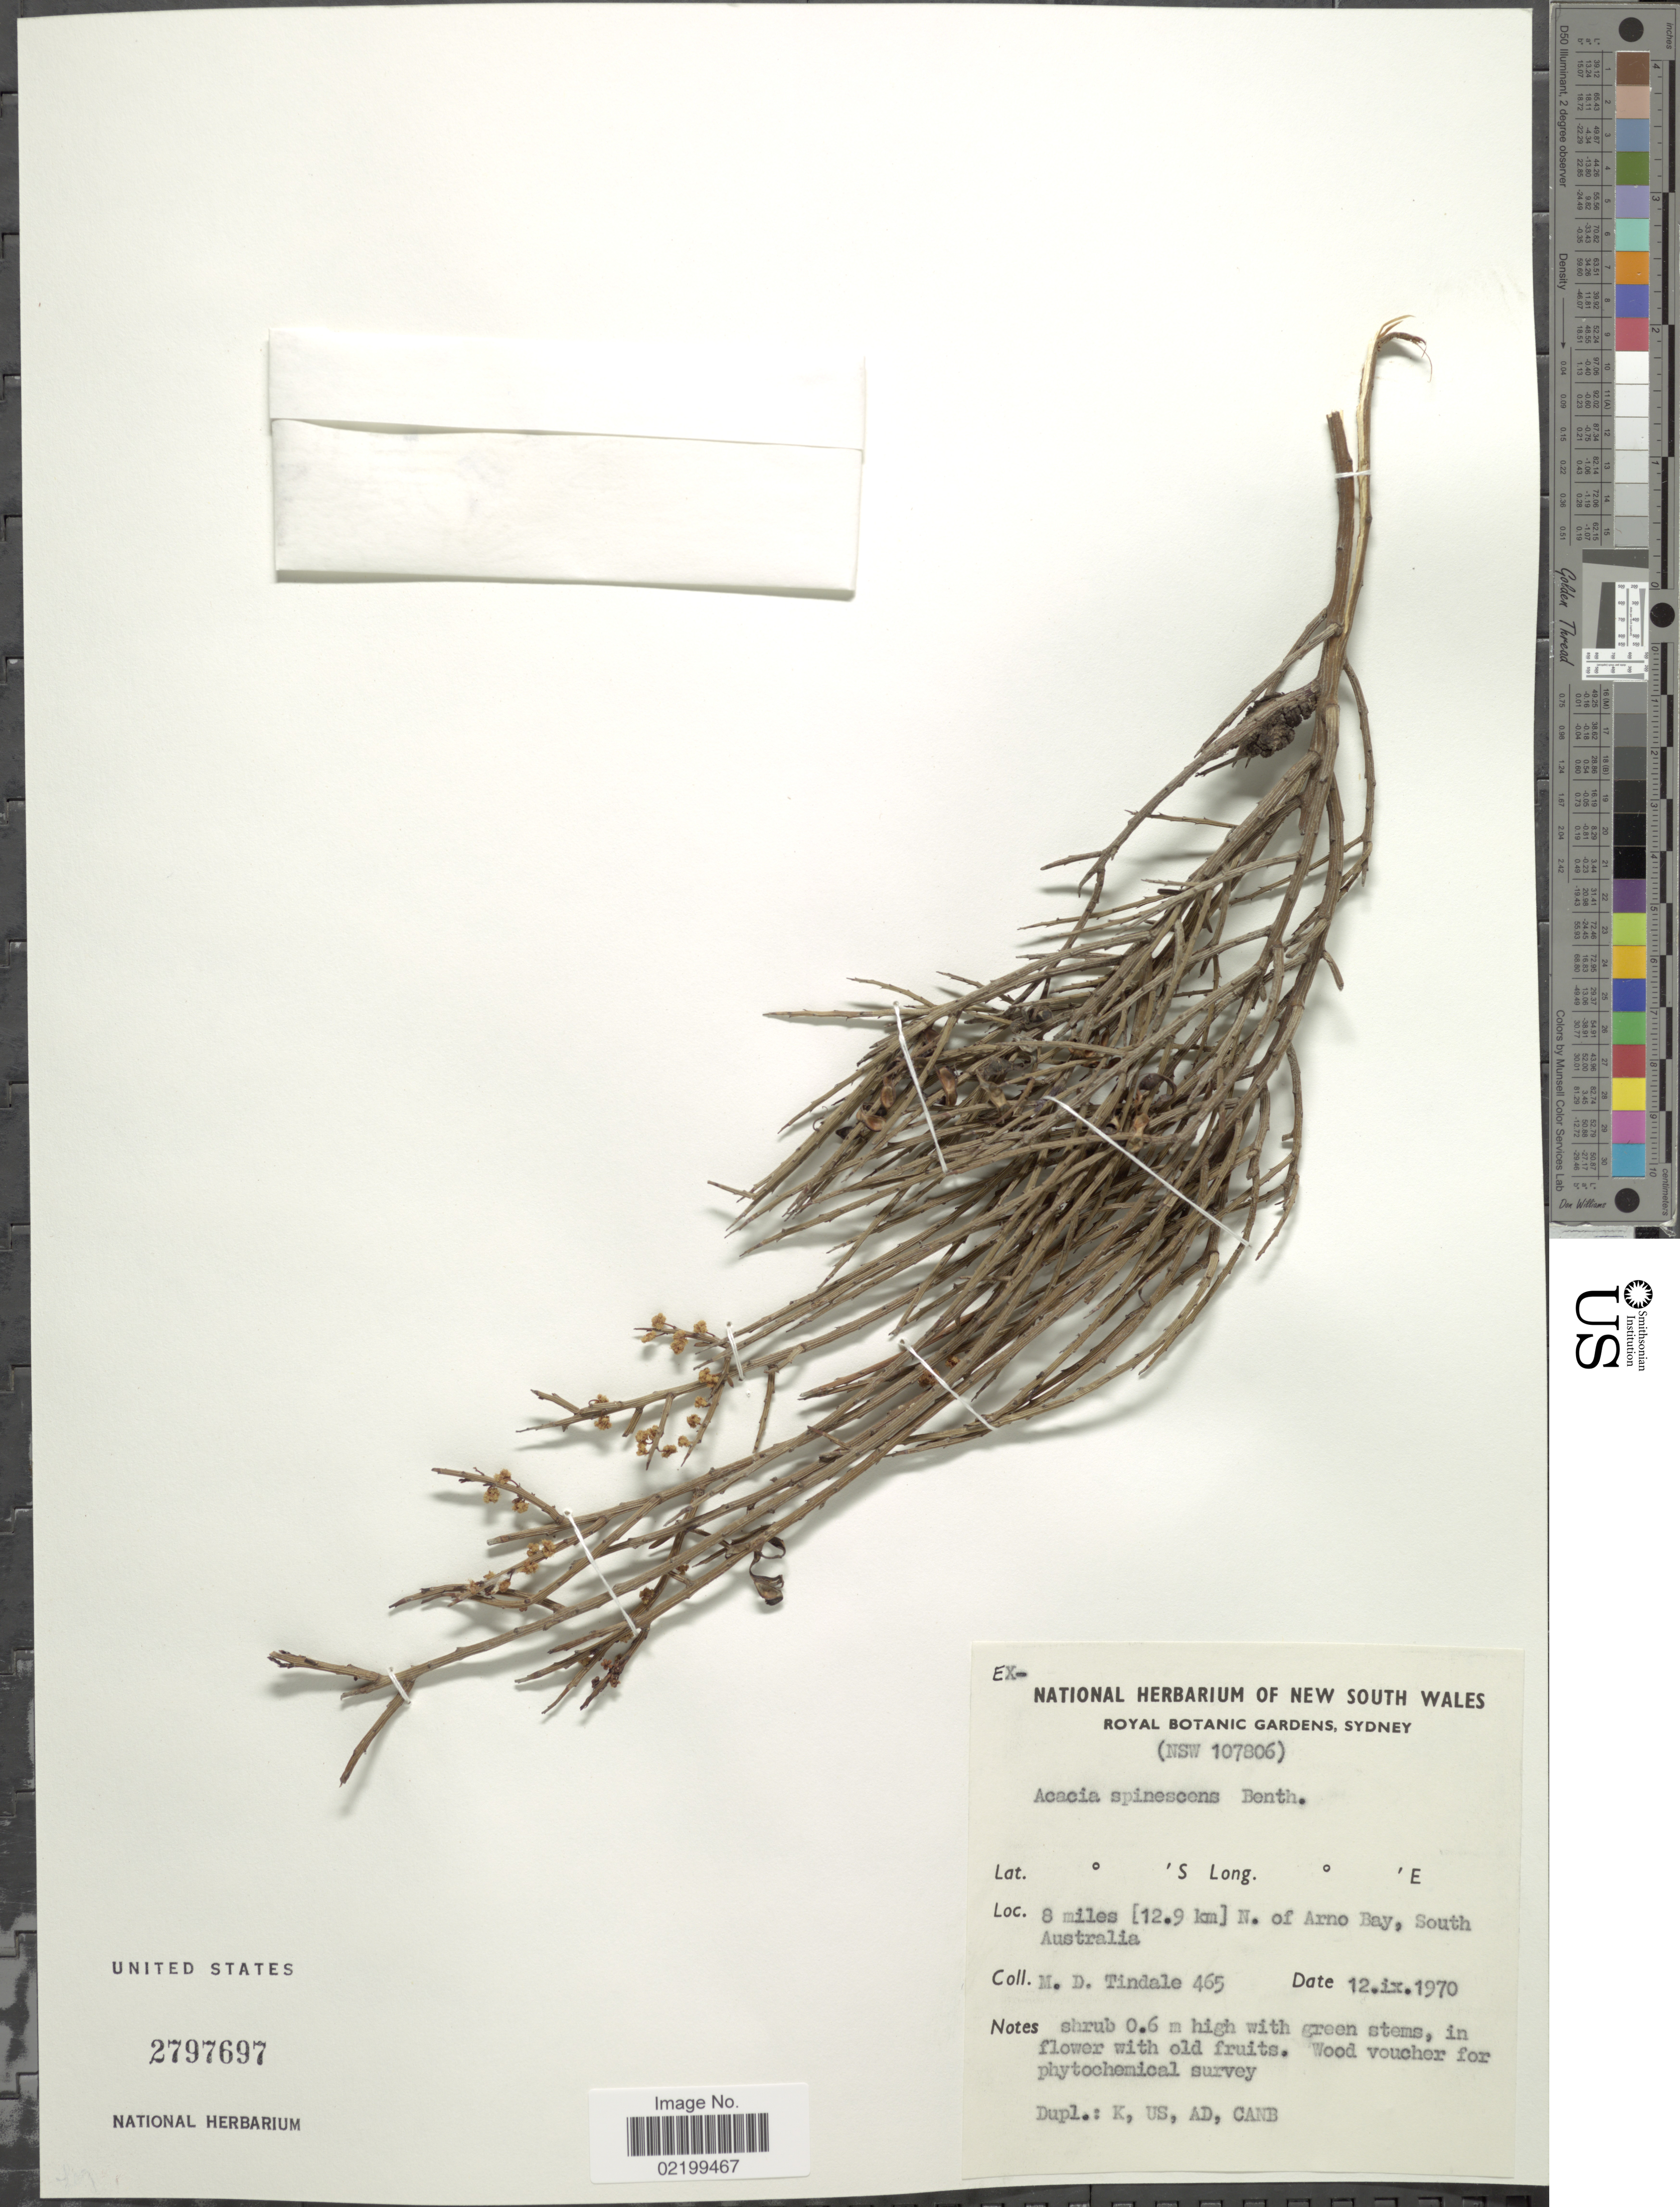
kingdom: Plantae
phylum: Tracheophyta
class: Magnoliopsida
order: Fabales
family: Fabaceae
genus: Acacia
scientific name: Acacia spinescens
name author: Benth.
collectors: M. D. Tindale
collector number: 465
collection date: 1970-09-12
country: Australia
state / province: South Australia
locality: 8 miles (12.9 km) N. of Arno Bay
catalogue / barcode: US 2797697